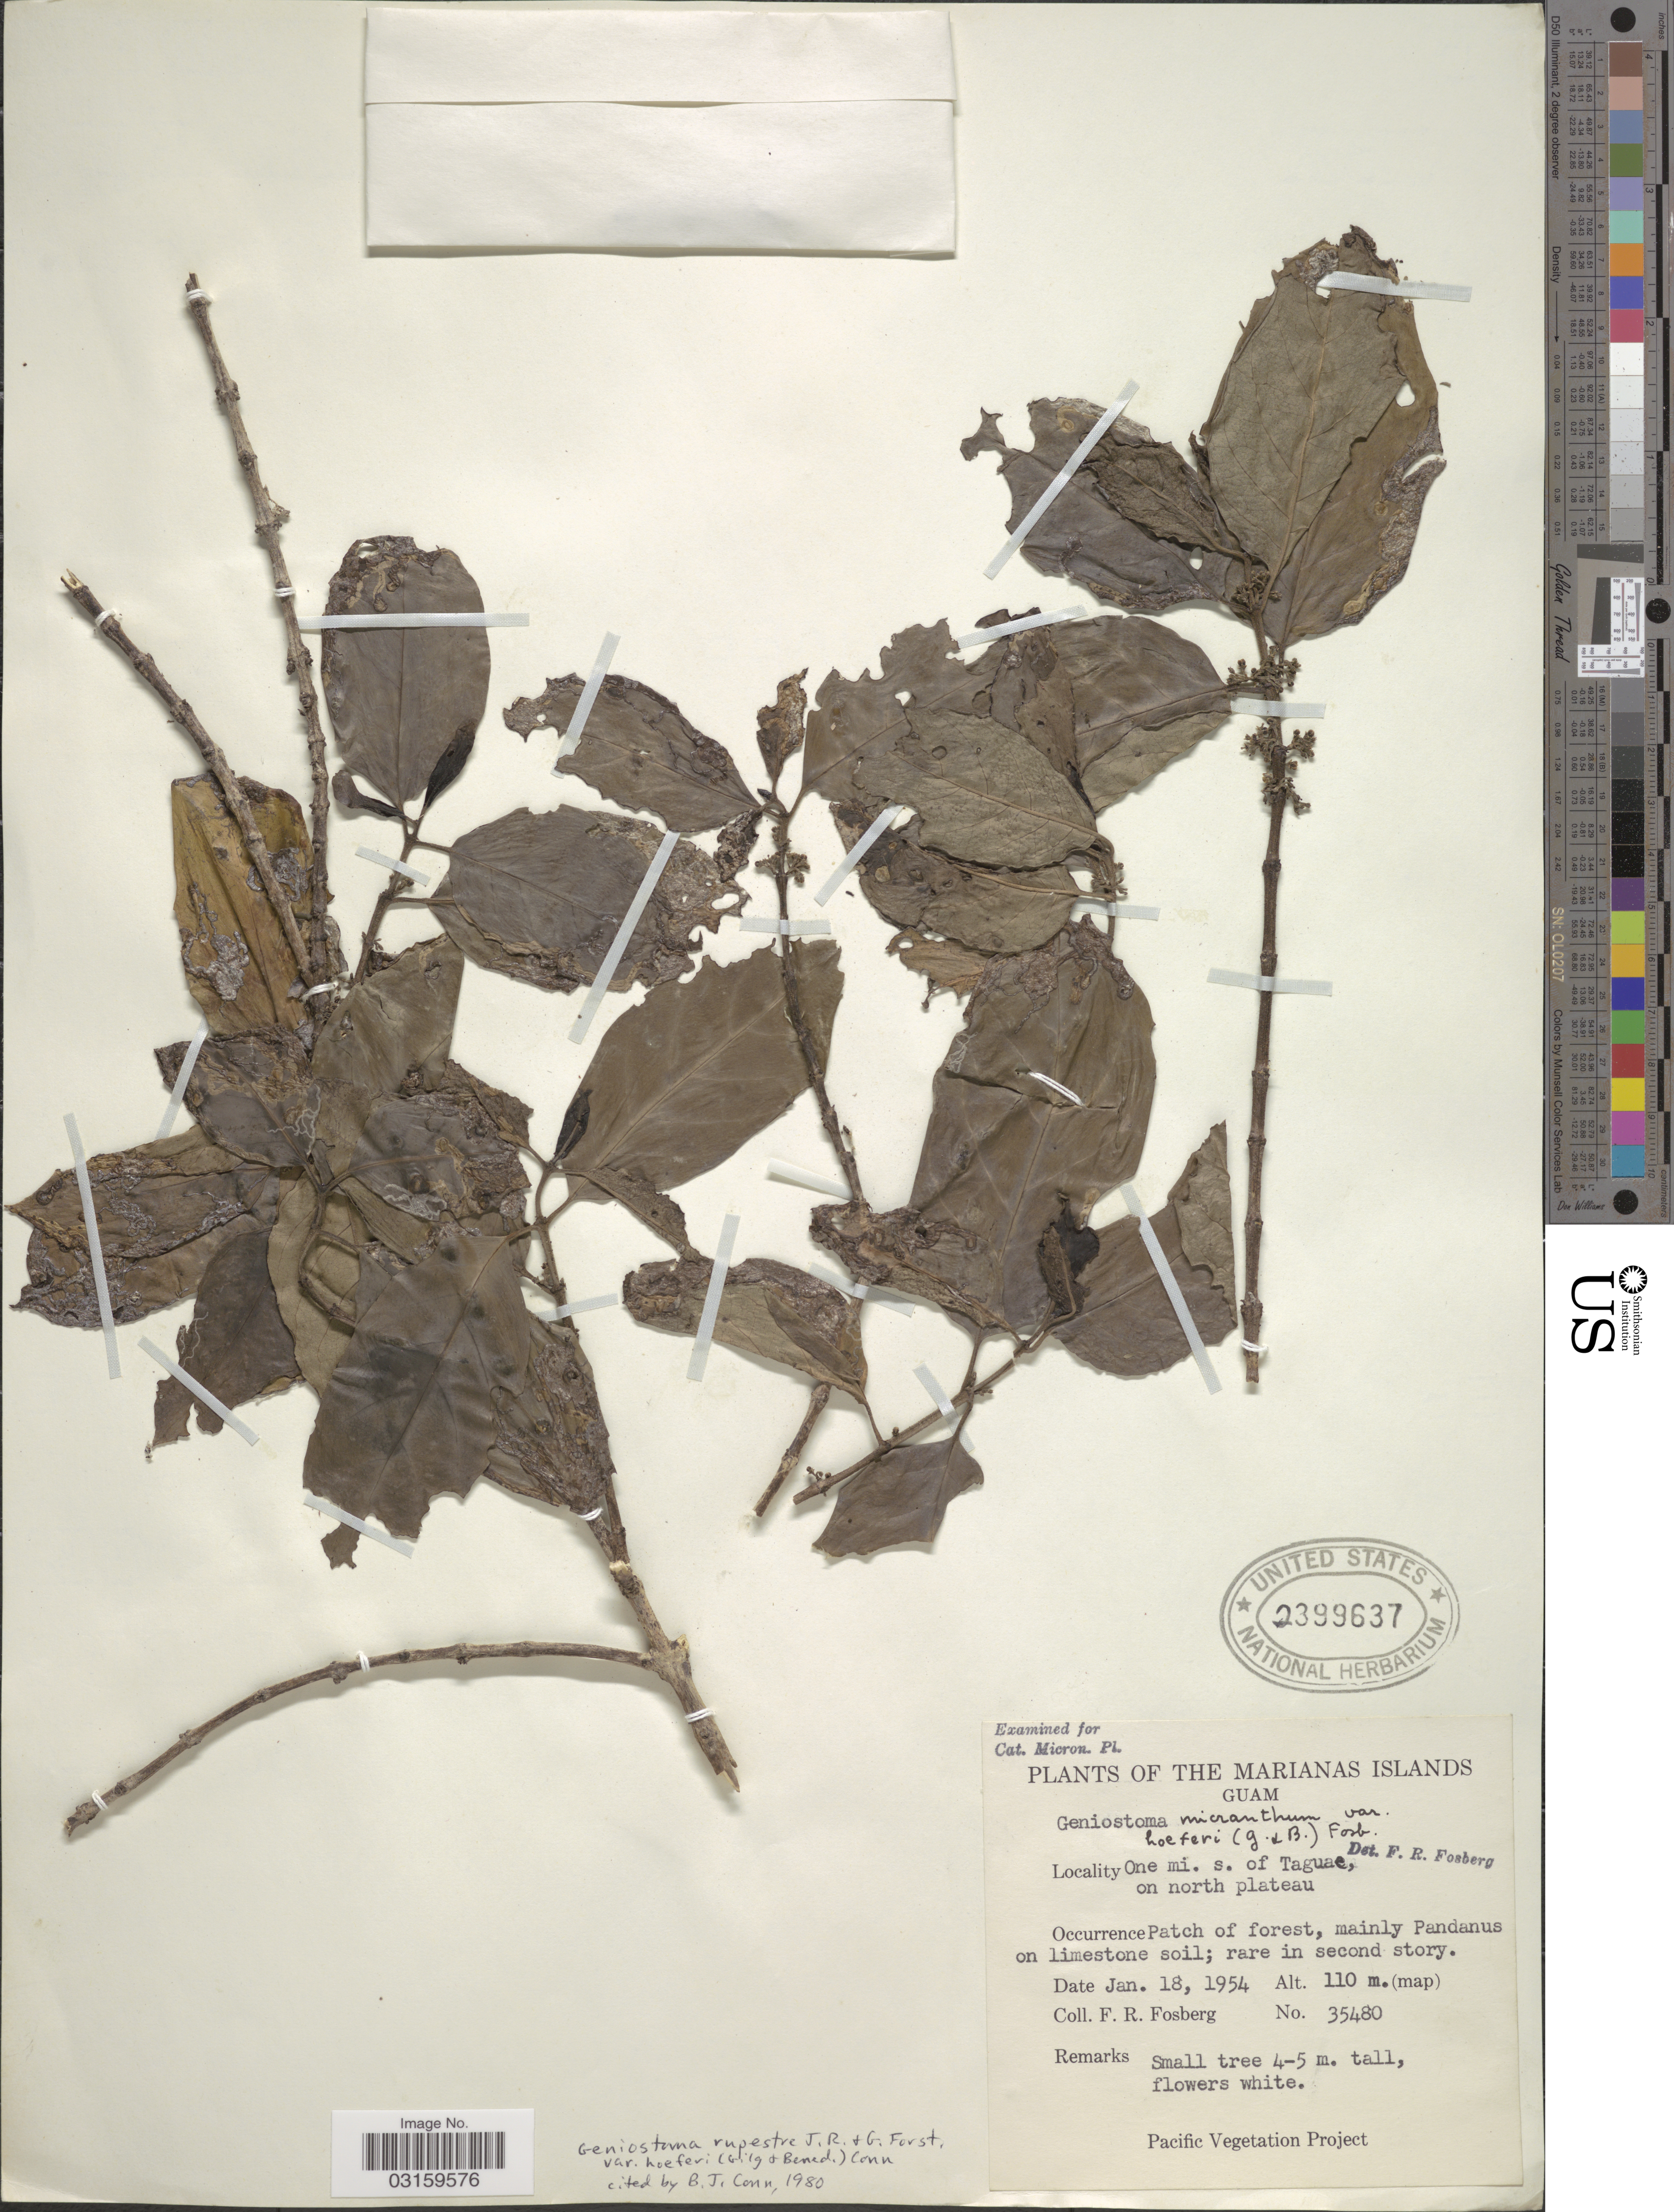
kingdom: Plantae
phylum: Tracheophyta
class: Magnoliopsida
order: Gentianales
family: Loganiaceae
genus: Geniostoma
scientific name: Geniostoma rupestre var. hoeferi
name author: (Gilg & Benedict) B.J. Conn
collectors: F. R. Fosberg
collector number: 35480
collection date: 1954-01-18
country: Guam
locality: Marianas Islands. One mi. s. of Taguae, on north plateau.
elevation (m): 110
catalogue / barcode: US 2399637